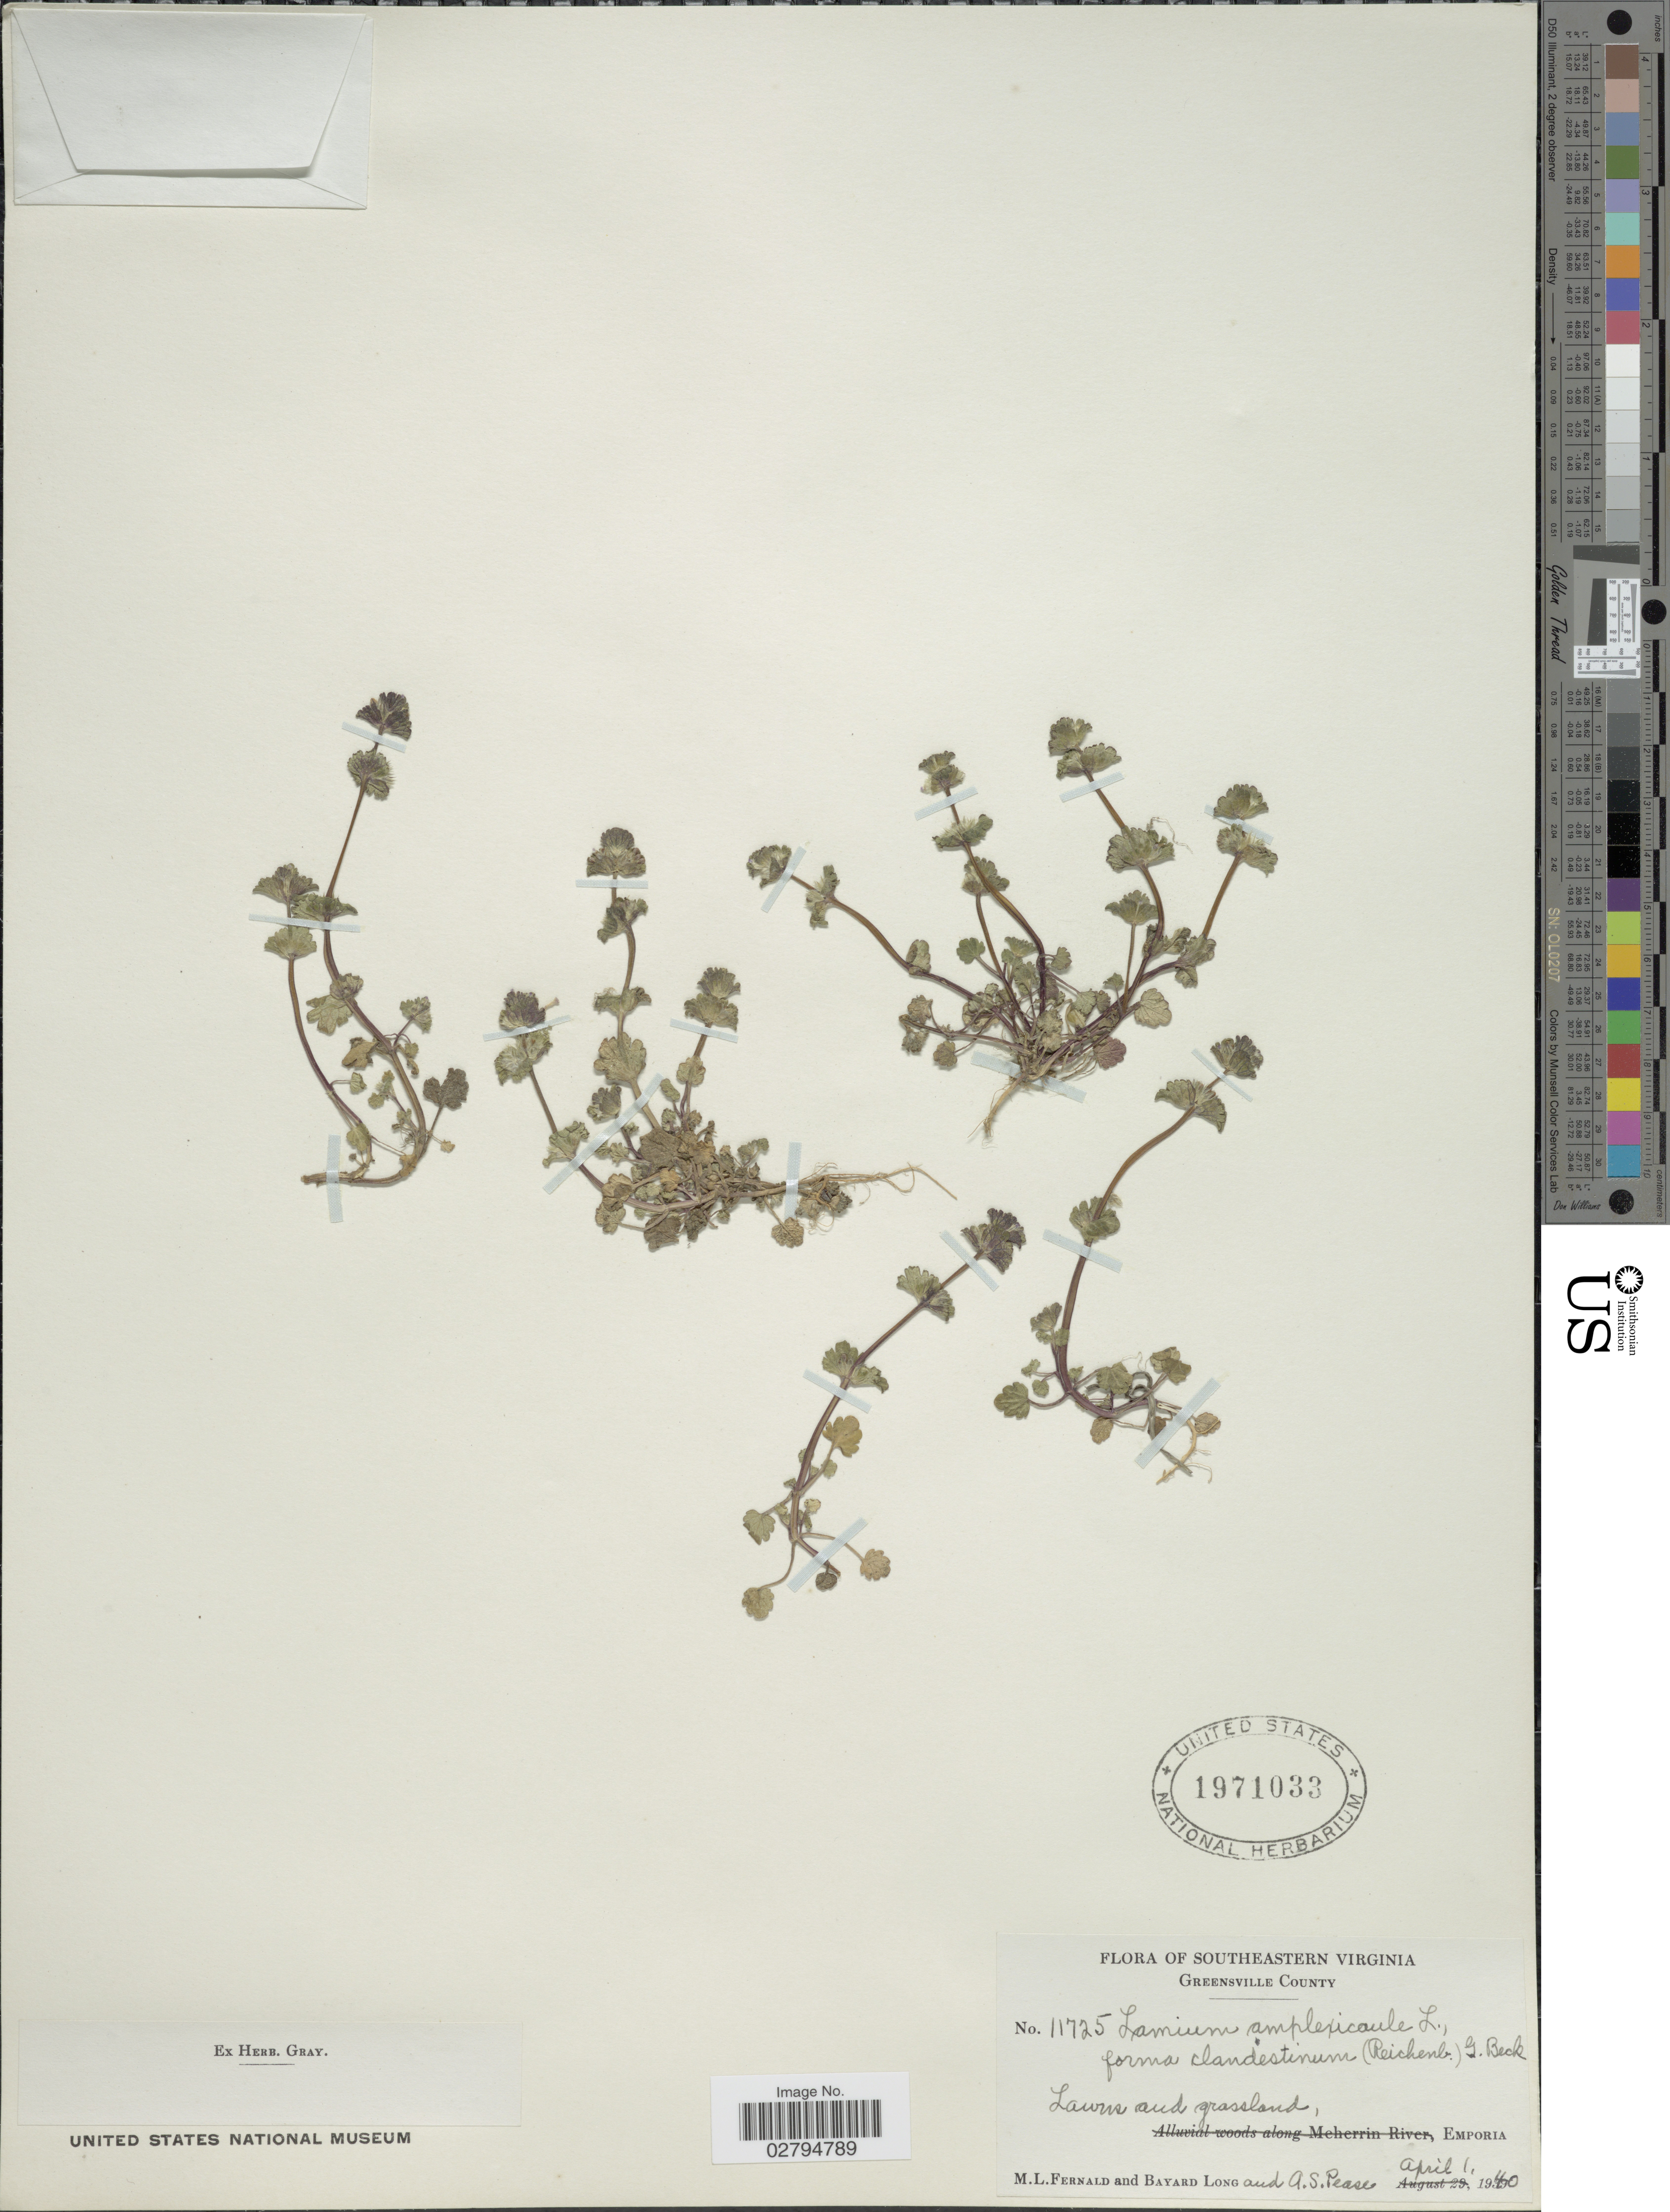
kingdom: Plantae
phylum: Tracheophyta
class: Magnoliopsida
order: Lamiales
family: Lamiaceae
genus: Lamium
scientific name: Lamium amplexicaule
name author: L.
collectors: M. L. Fernald, B. Long & A. S. Pease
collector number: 11725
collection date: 1940-04-01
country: United States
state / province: Virginia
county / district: Greensville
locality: Southeastern Virginia. Greensville County. Lawns and grassland, Emporia.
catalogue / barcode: US 1971033